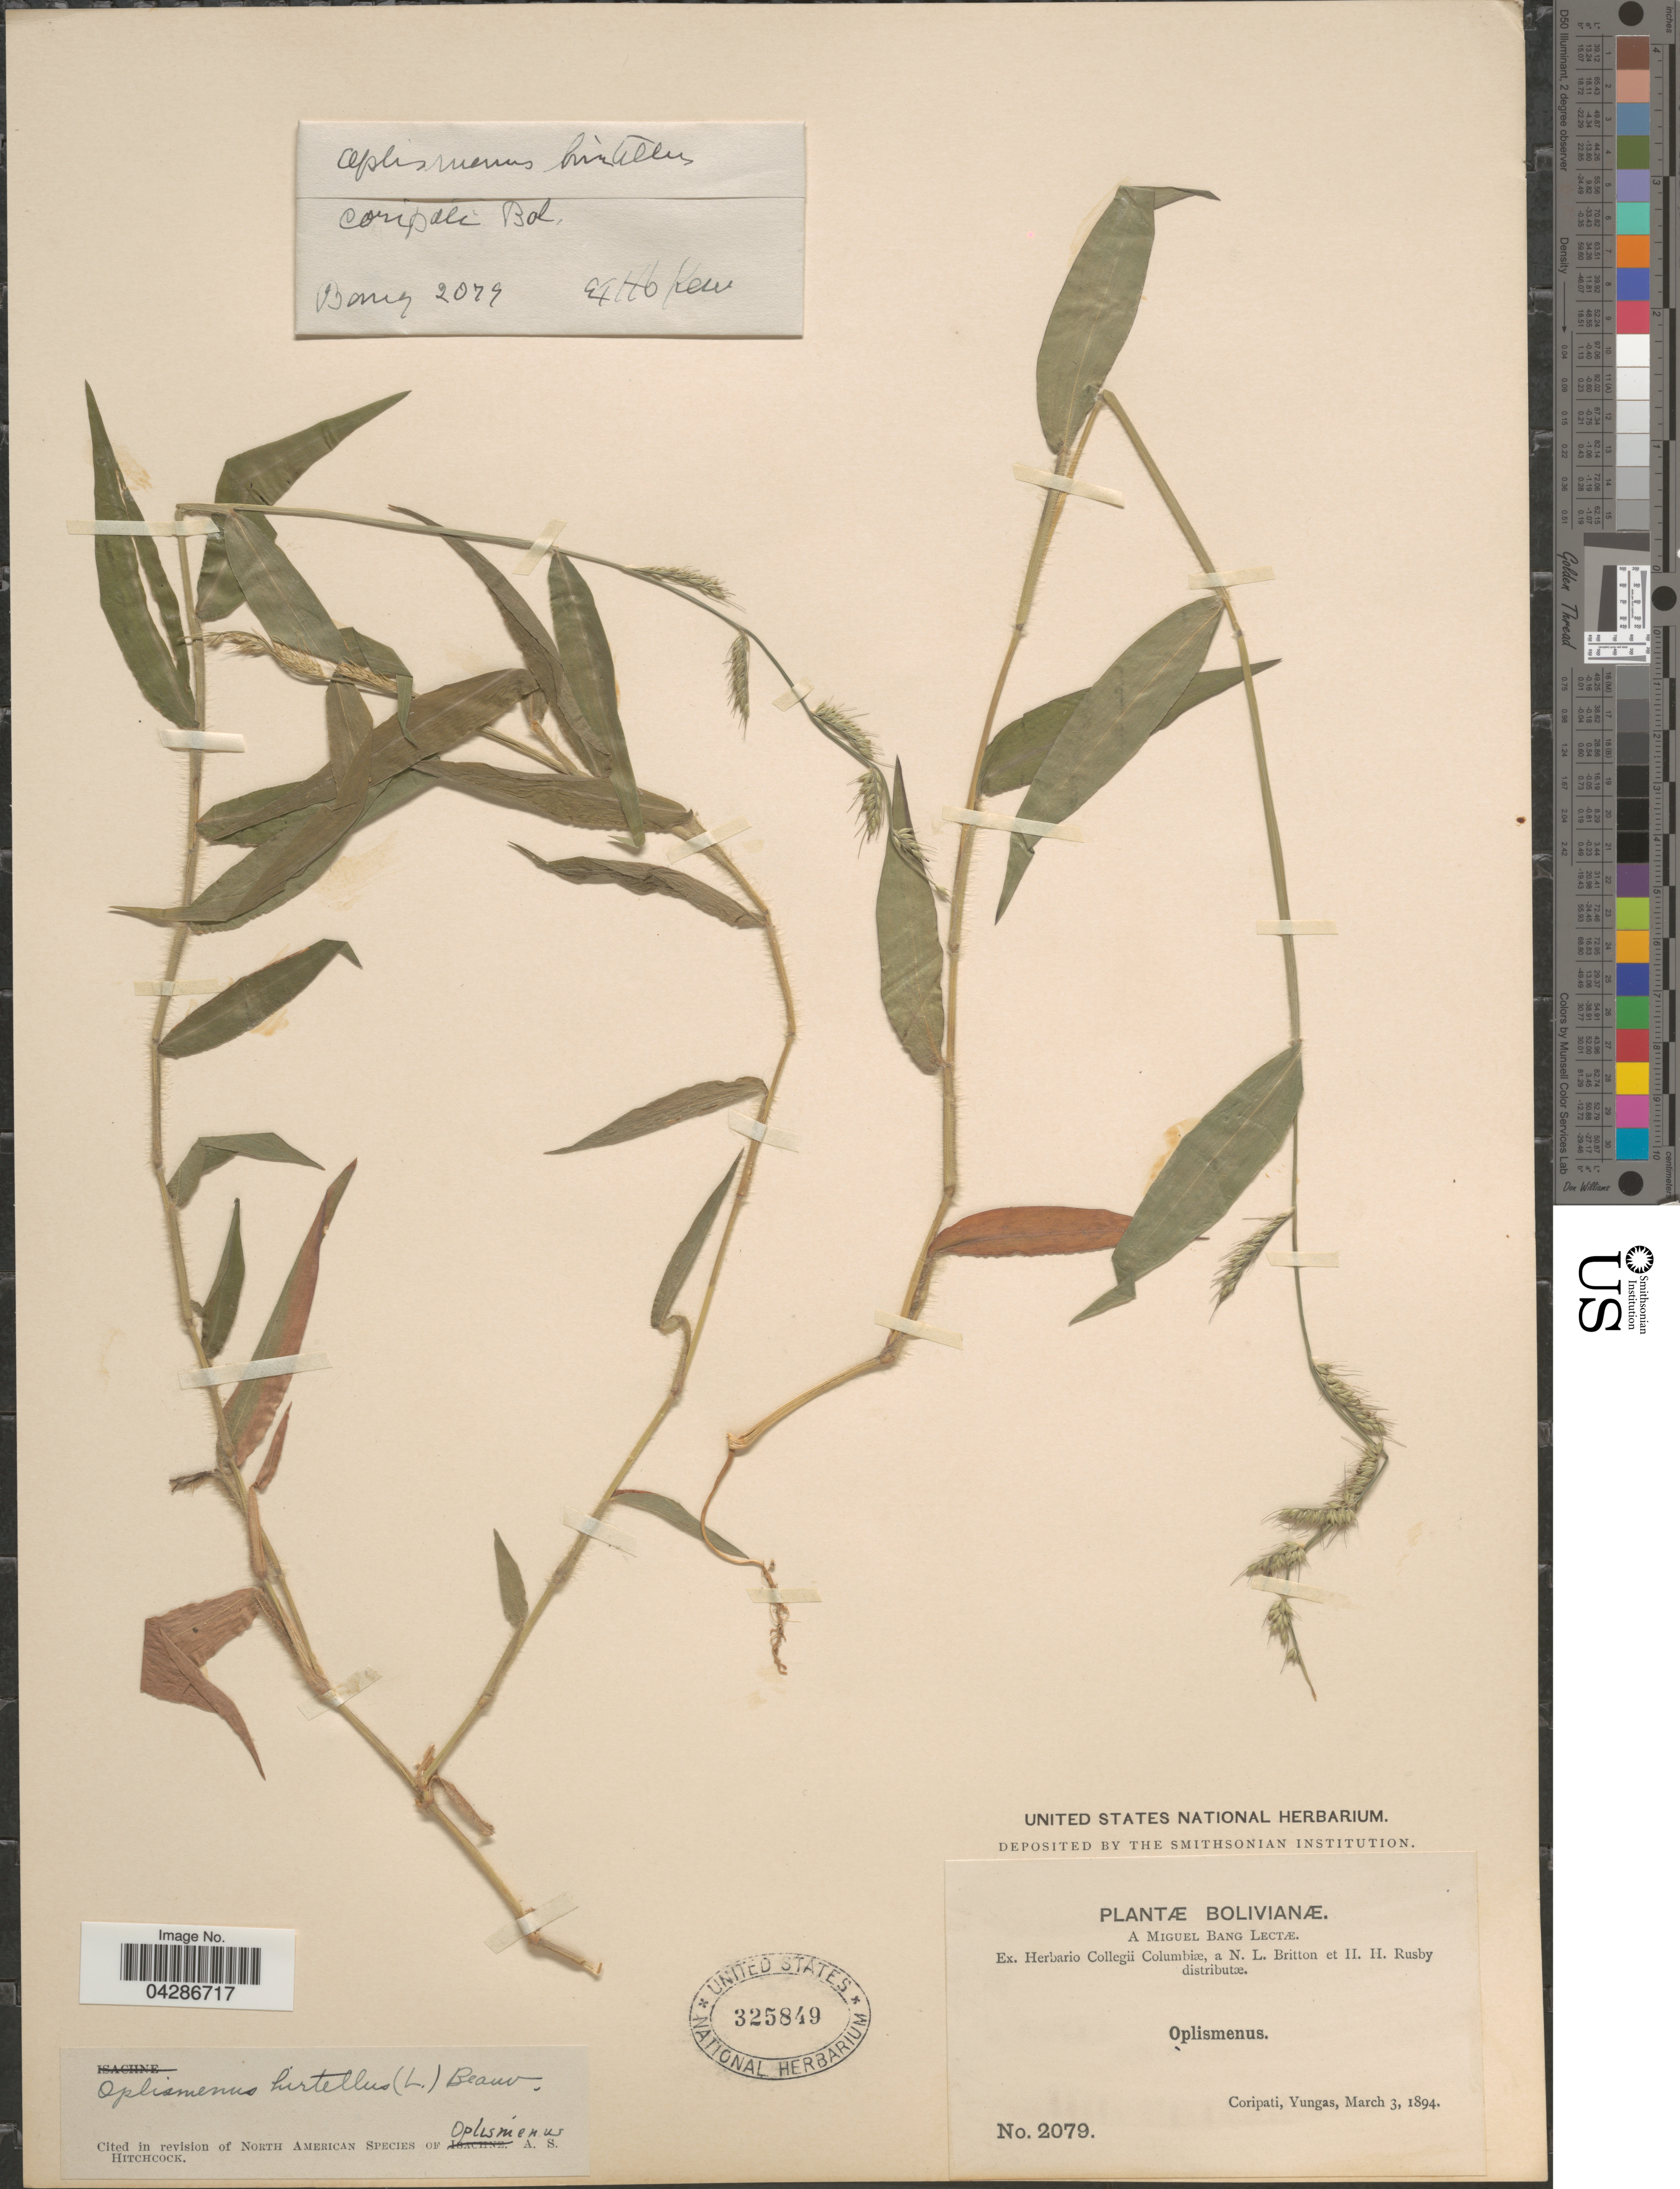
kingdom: Plantae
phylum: Tracheophyta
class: Liliopsida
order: Poales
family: Poaceae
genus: Oplismenus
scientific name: Oplismenus hirtellus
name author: (L.) P. Beauv.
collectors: M. Bang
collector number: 2079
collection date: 1894-03-03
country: Bolivia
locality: Coripati, Yungas.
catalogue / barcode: US 325849